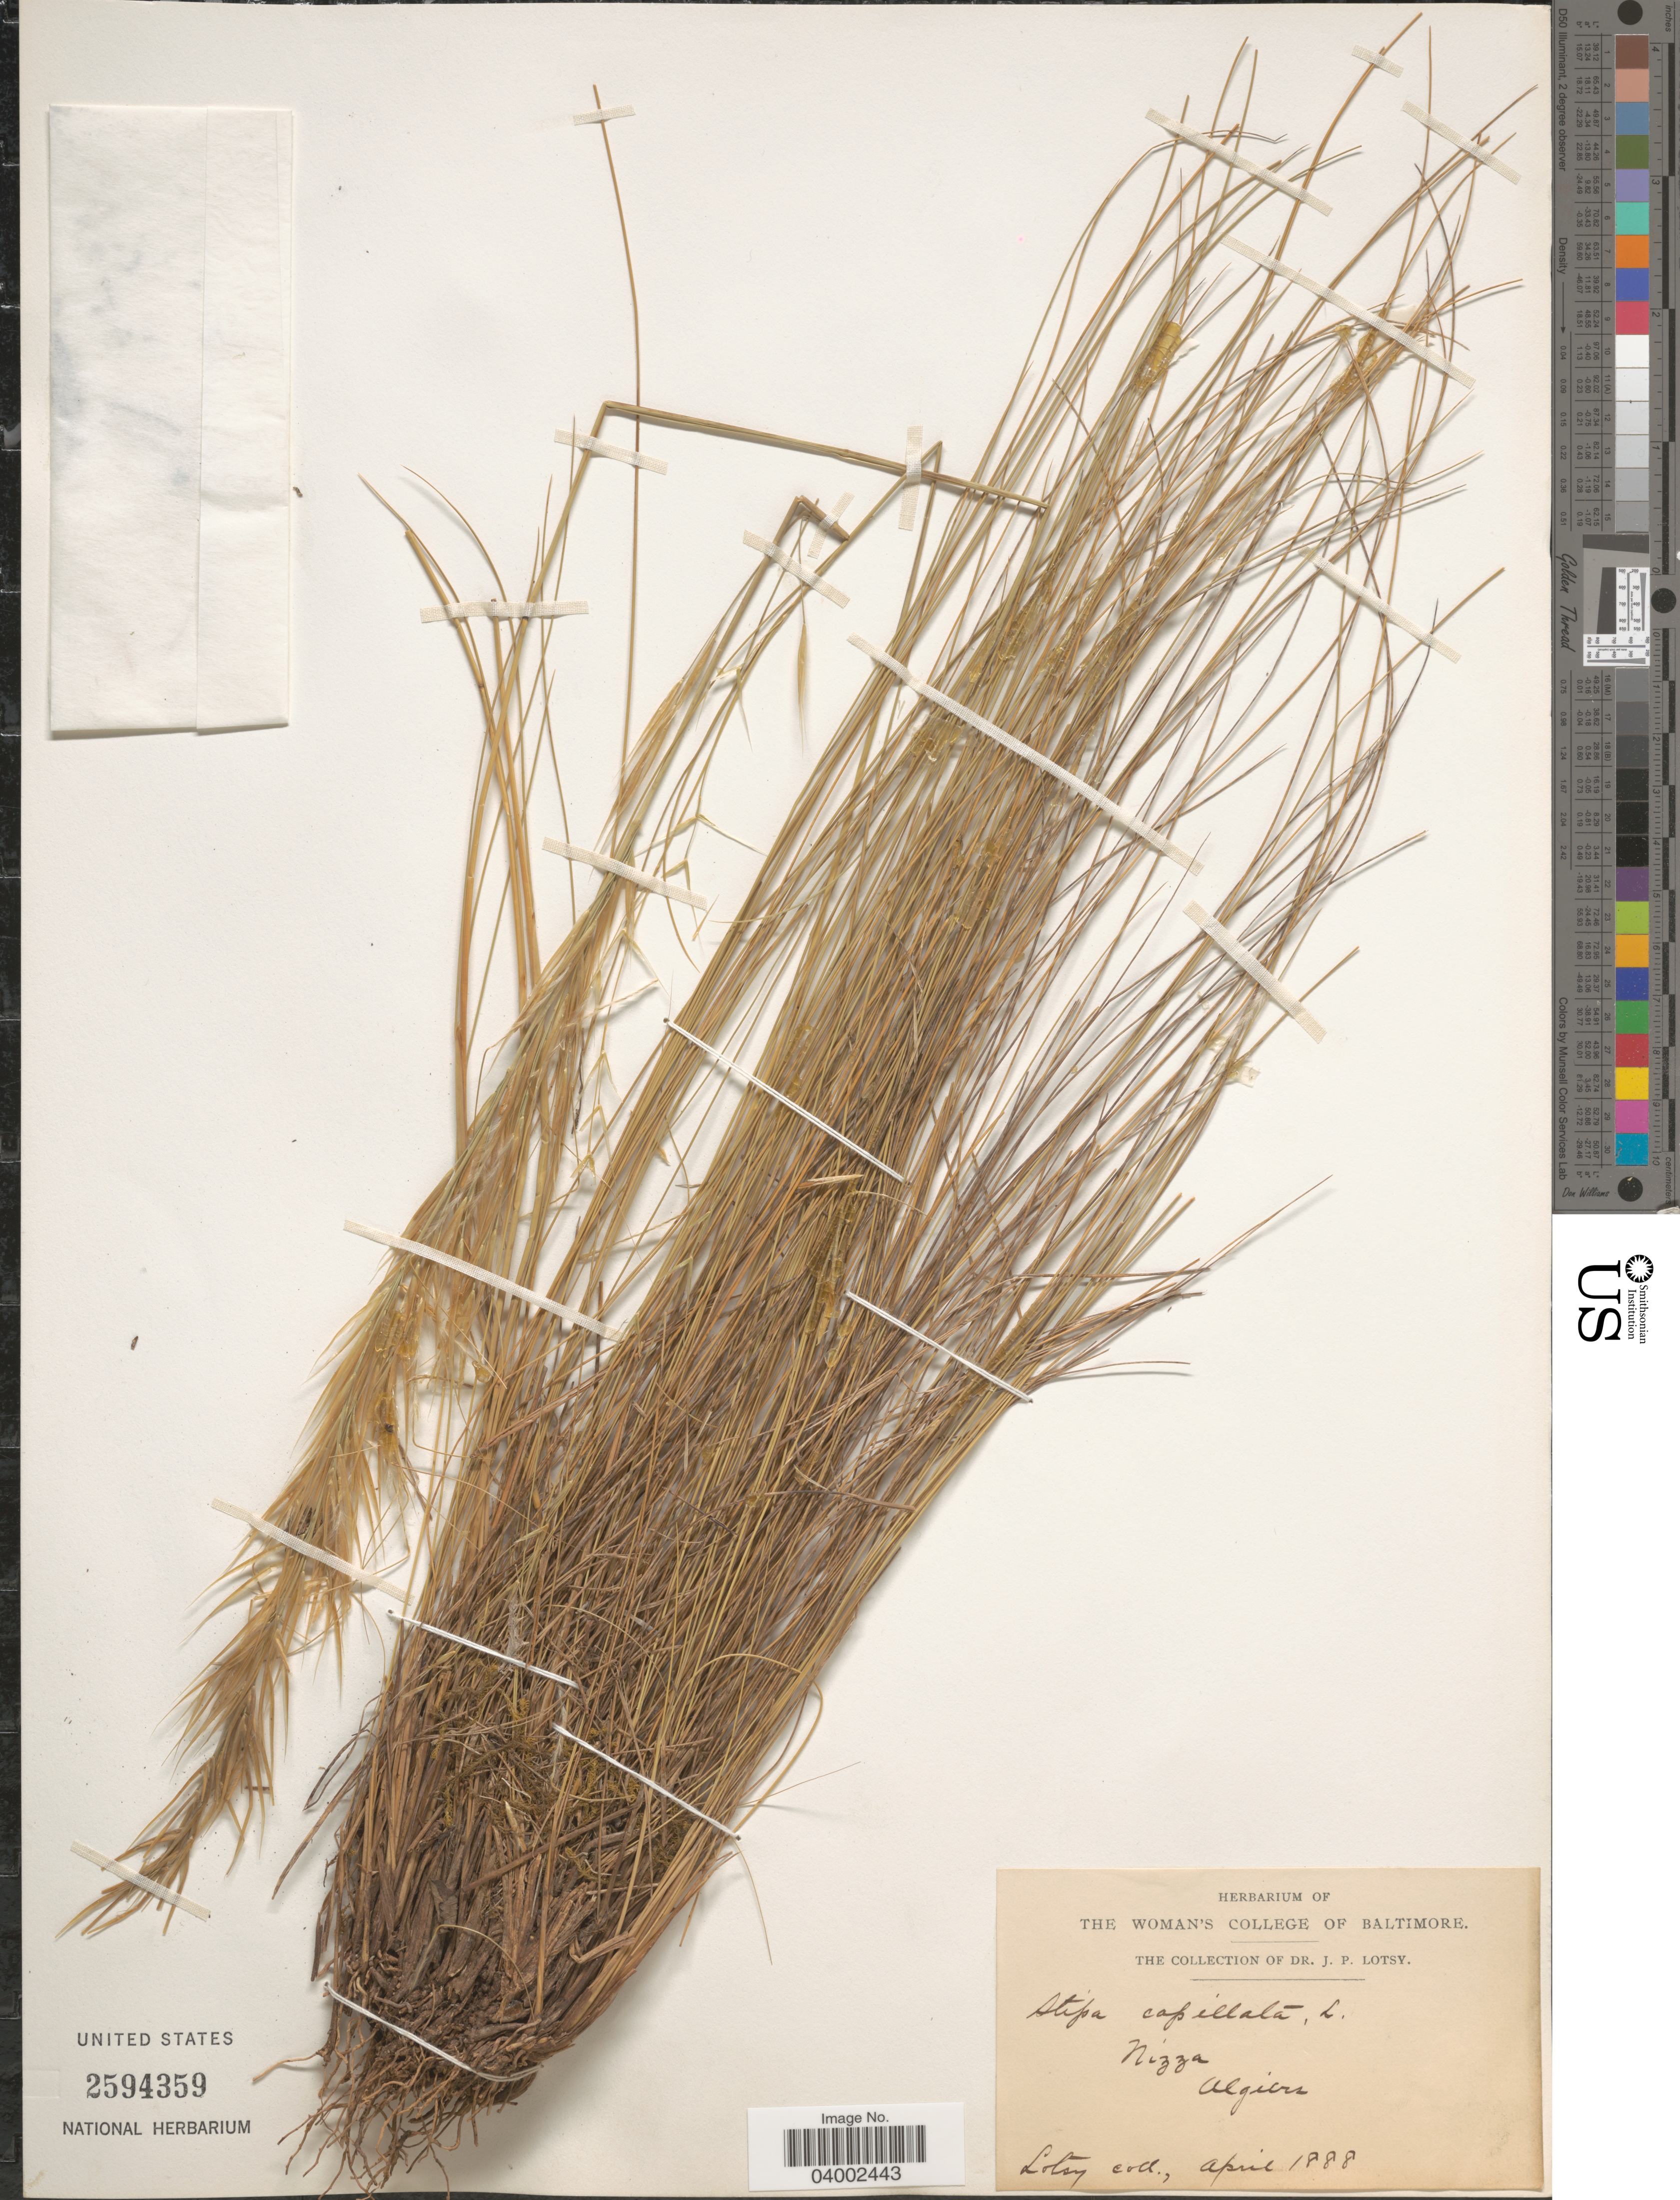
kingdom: Plantae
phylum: Tracheophyta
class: Liliopsida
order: Poales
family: Poaceae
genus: Stipa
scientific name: Stipa capillata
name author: L.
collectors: J. Lotsy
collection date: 1888-04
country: Algeria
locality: Nizza, Algiers.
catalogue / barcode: US 2594359